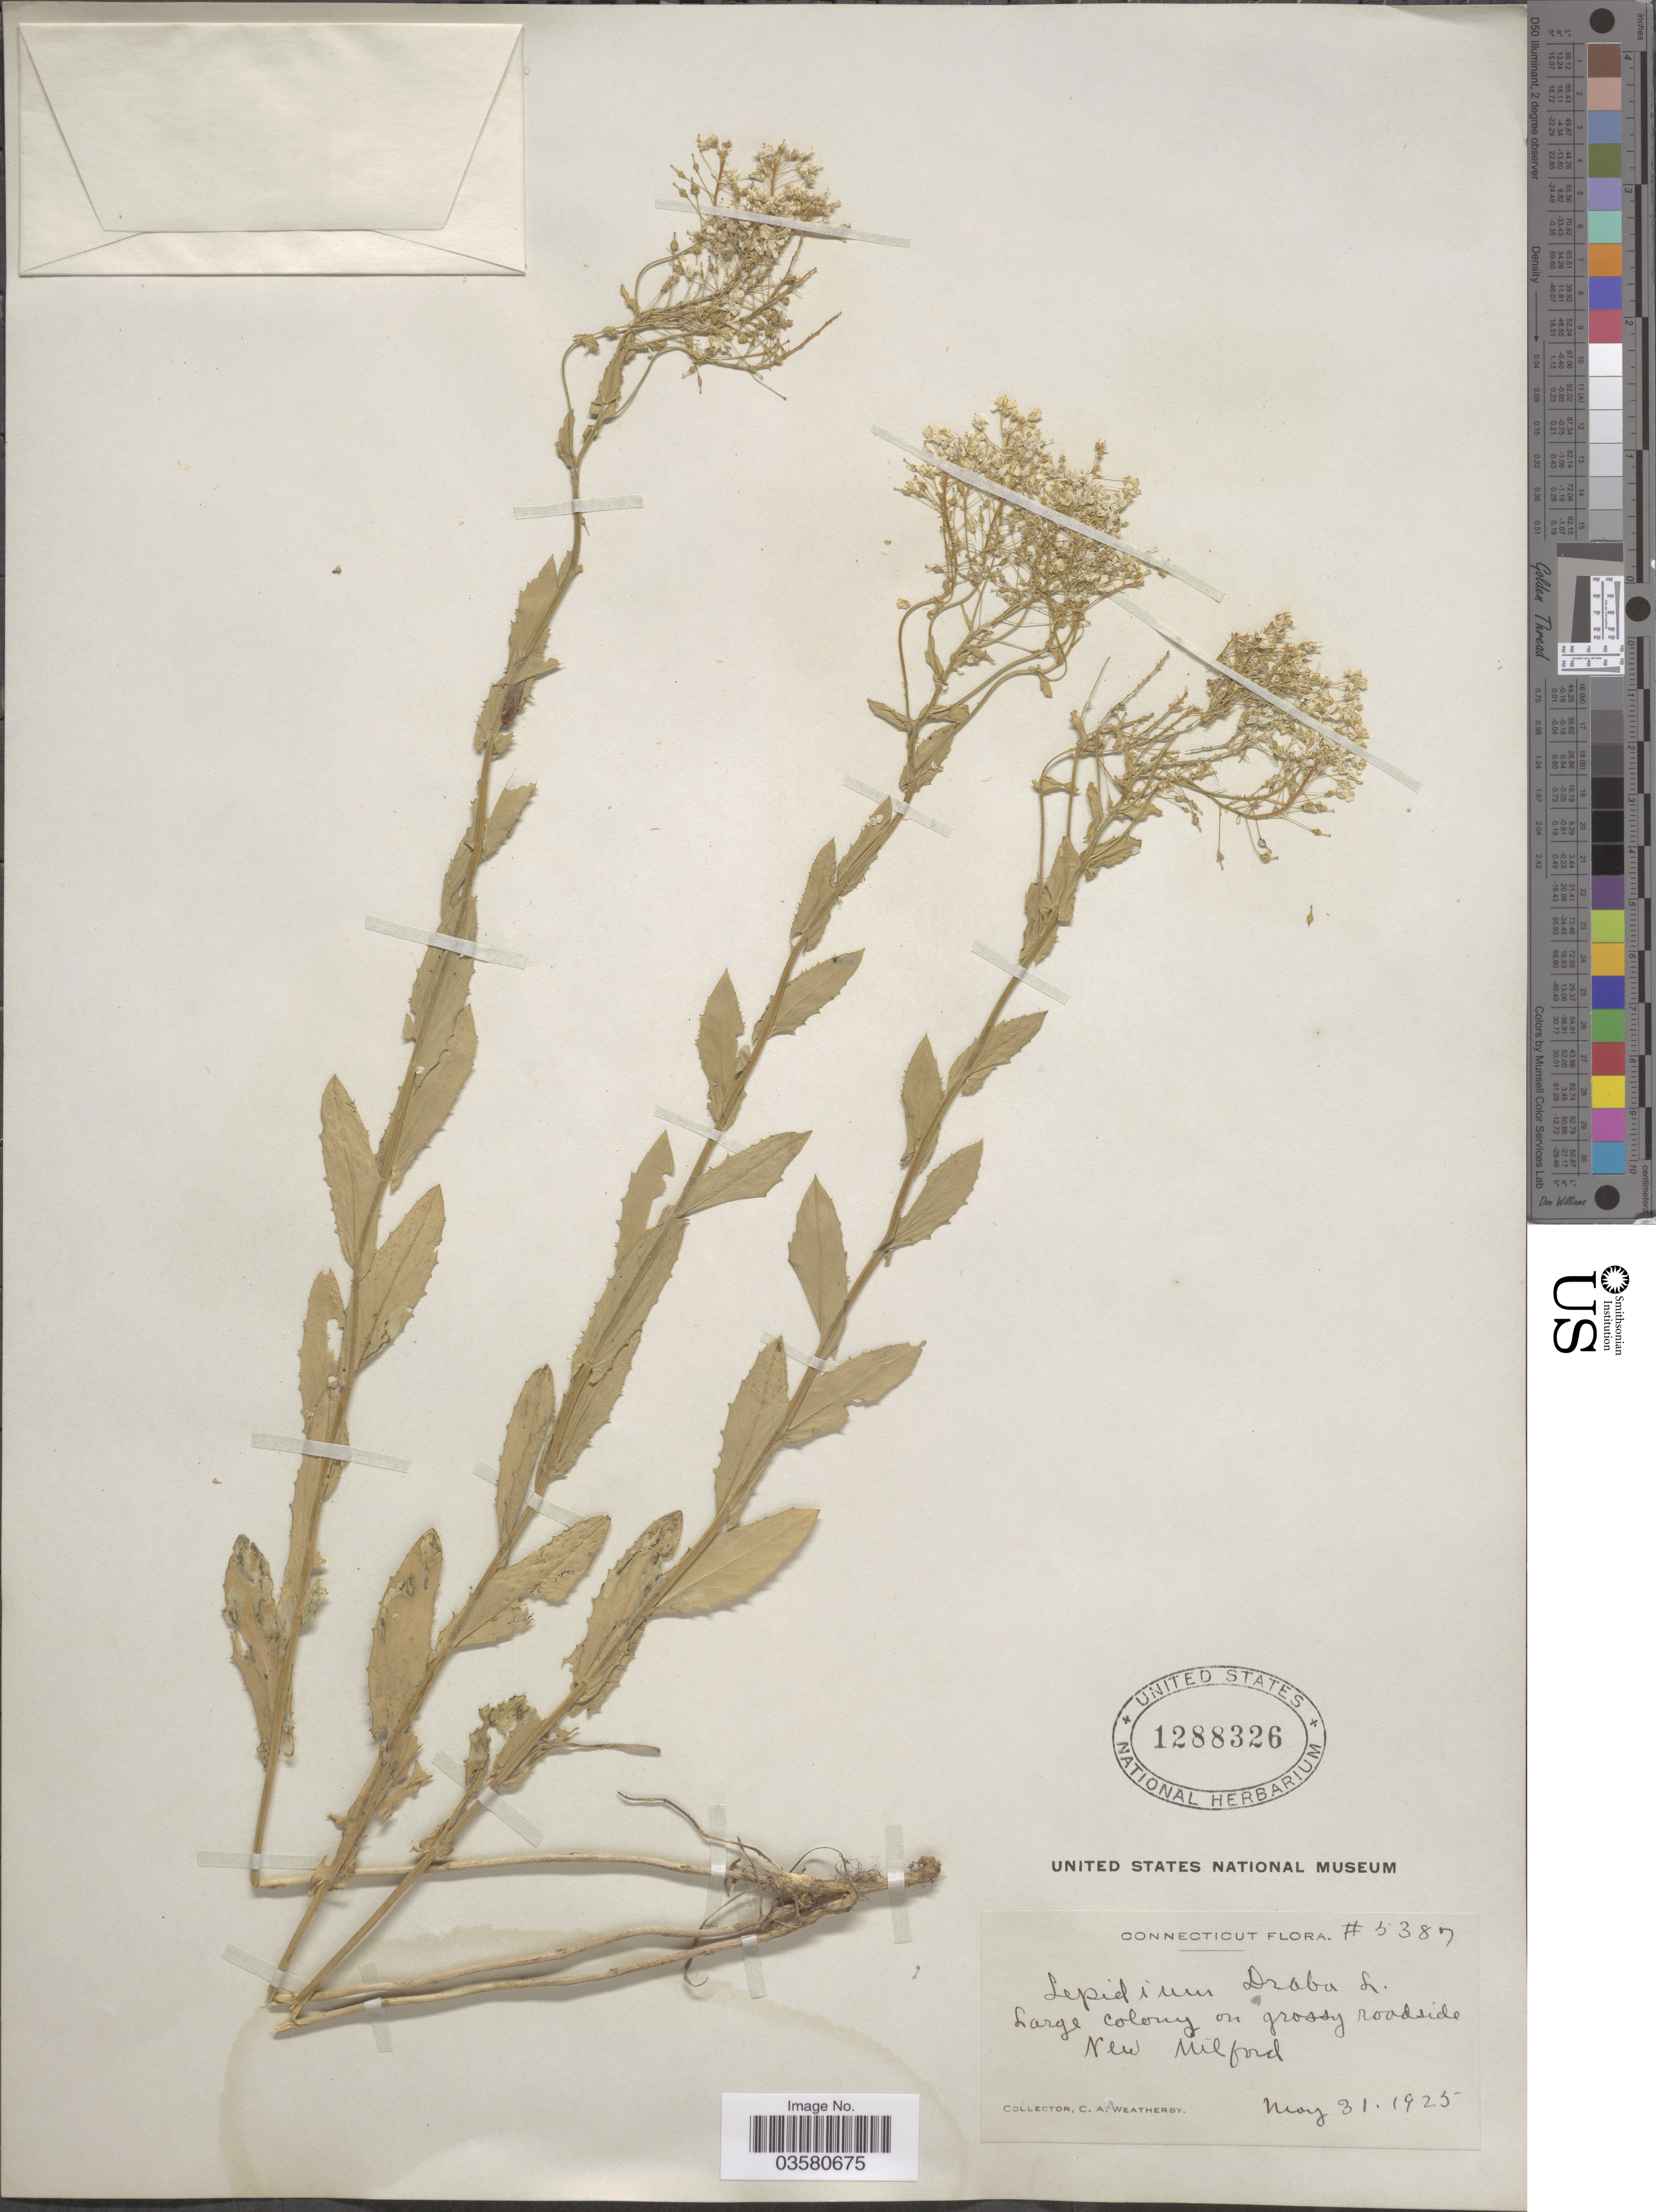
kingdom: Plantae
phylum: Tracheophyta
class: Magnoliopsida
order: Brassicales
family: Brassicaceae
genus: Lepidium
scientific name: Lepidium draba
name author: L.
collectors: C. A. Weatherby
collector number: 5387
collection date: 1925-05-31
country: United States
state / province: Connecticut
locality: Large colony on grassy roadside. New Milford.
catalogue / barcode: US 1288326